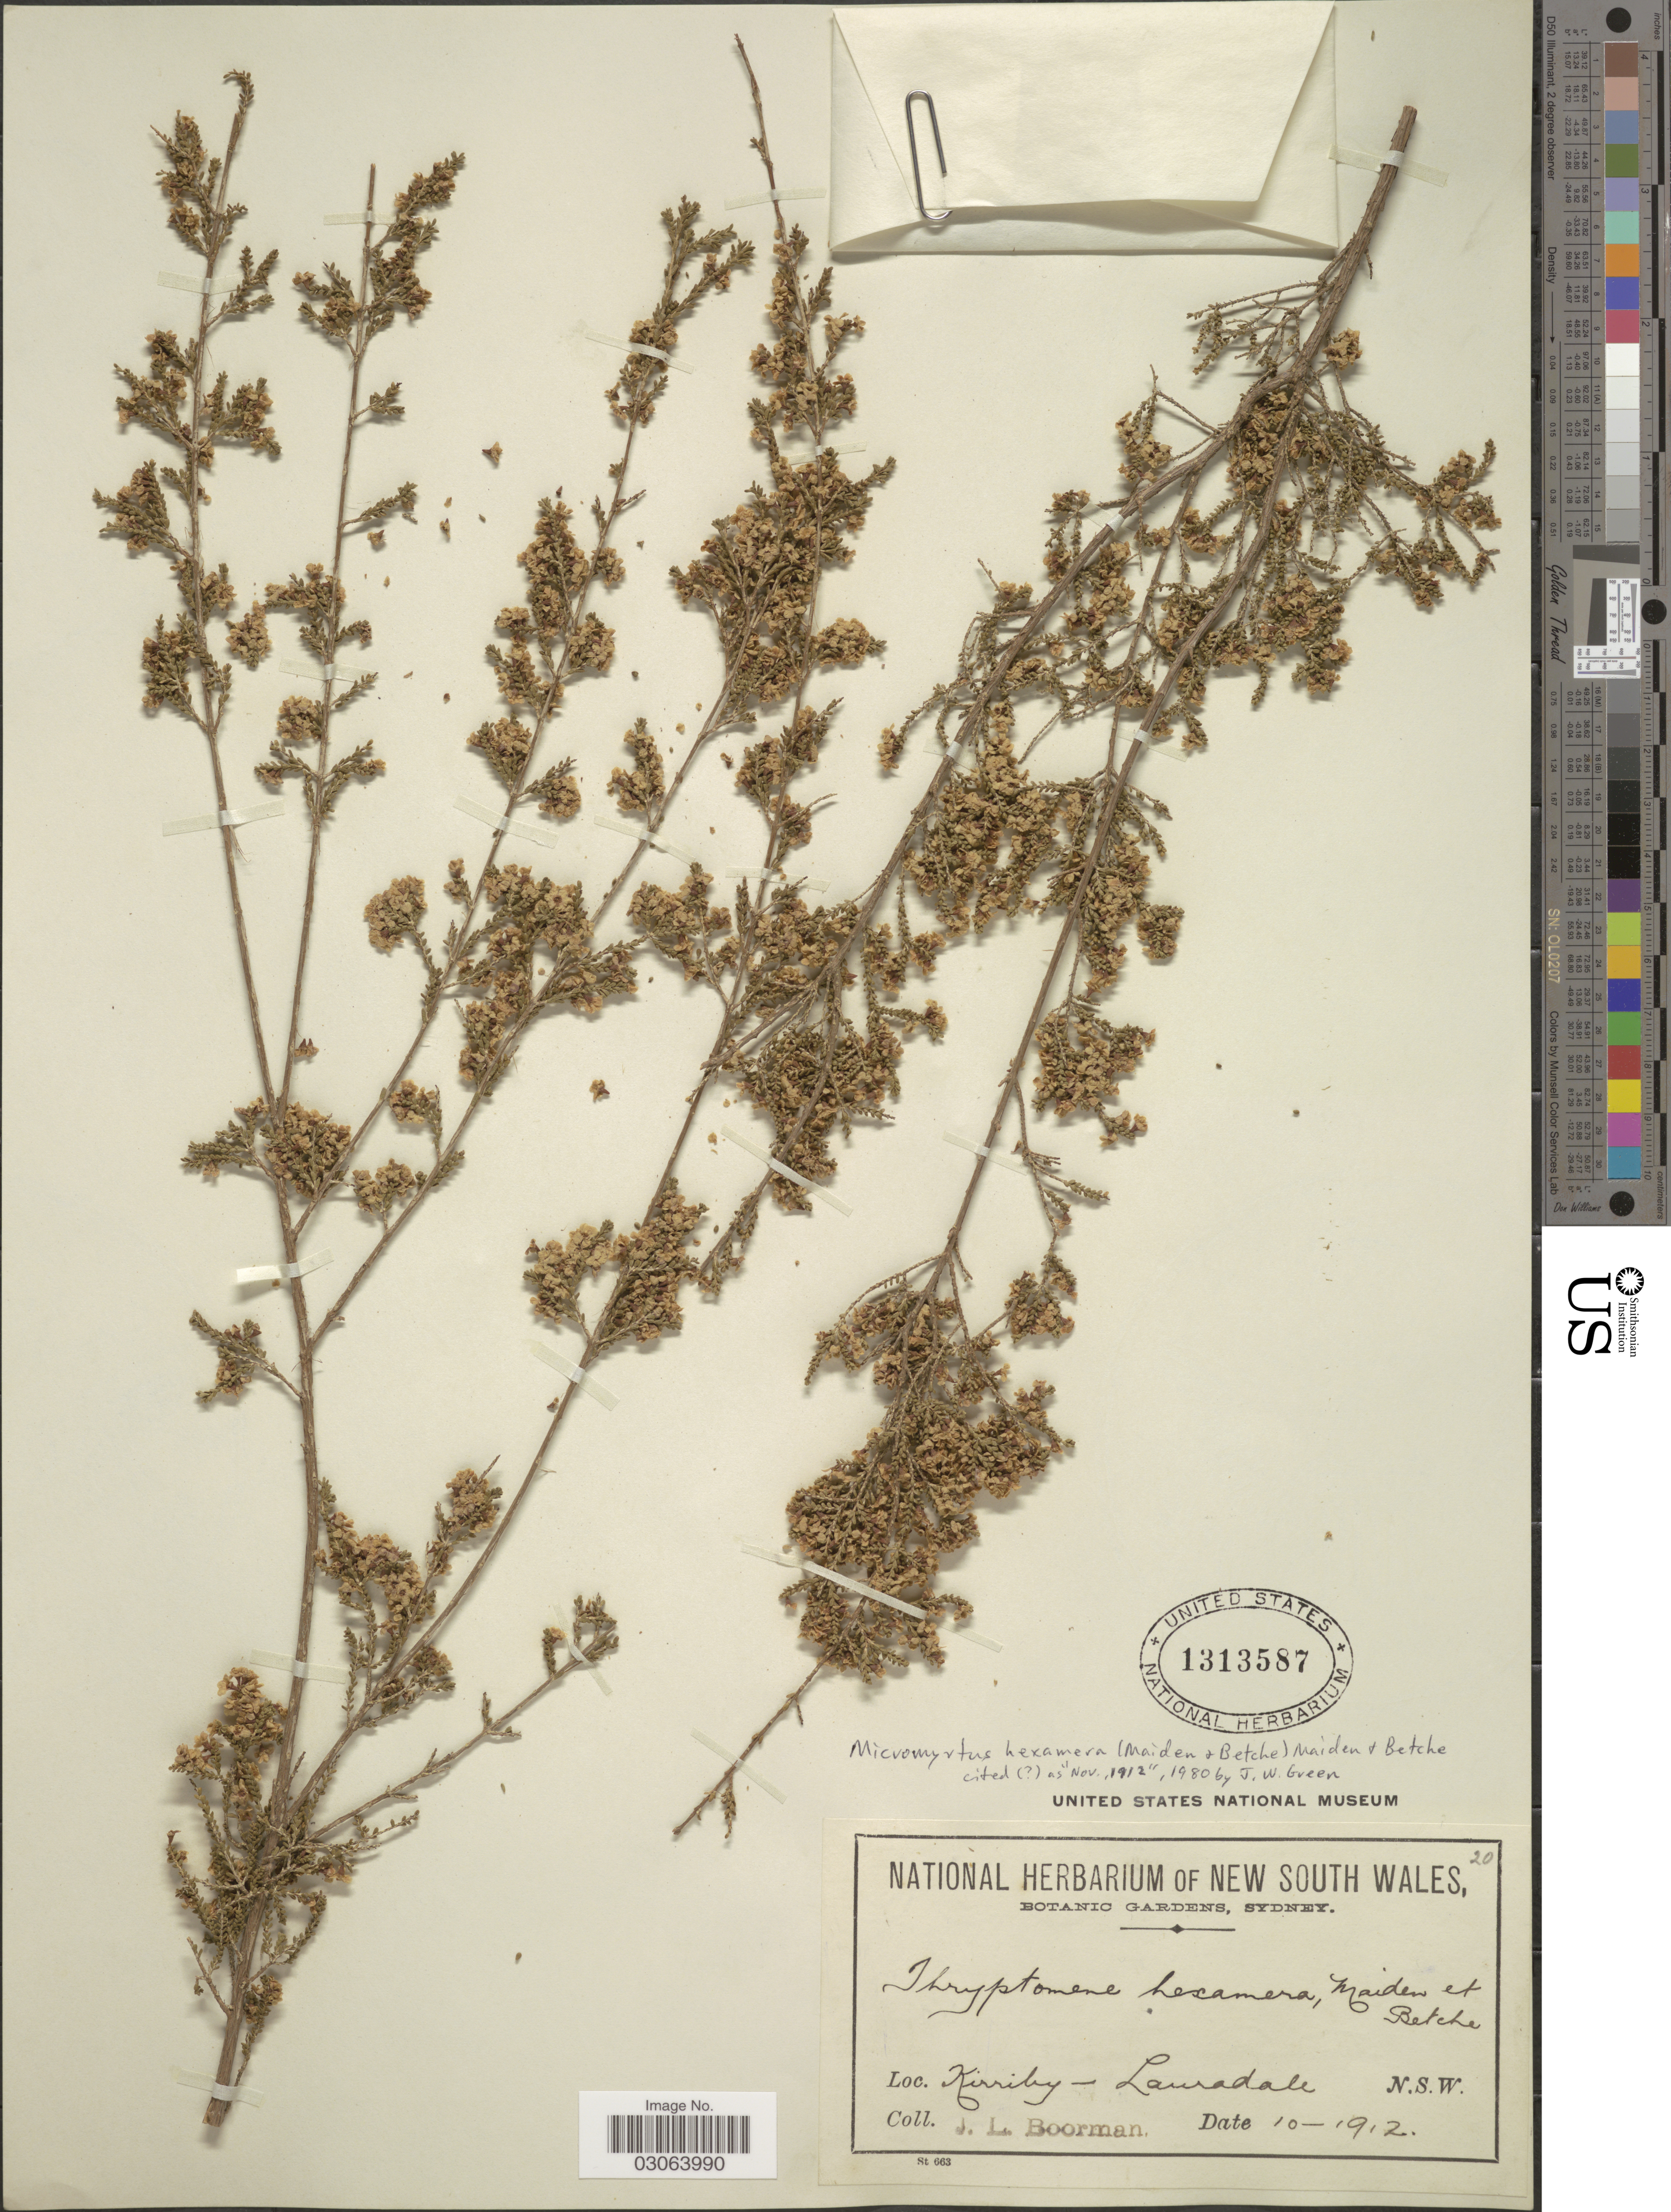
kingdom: Plantae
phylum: Tracheophyta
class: Magnoliopsida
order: Myrtales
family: Myrtaceae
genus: Micromyrtus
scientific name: Micromyrtus hexamera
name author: (Maiden & Betche) Maiden & Betche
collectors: J. Boorman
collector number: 20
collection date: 1912-10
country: Australia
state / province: New South Wales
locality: Kirriby - Lauradale.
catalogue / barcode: US 1313587